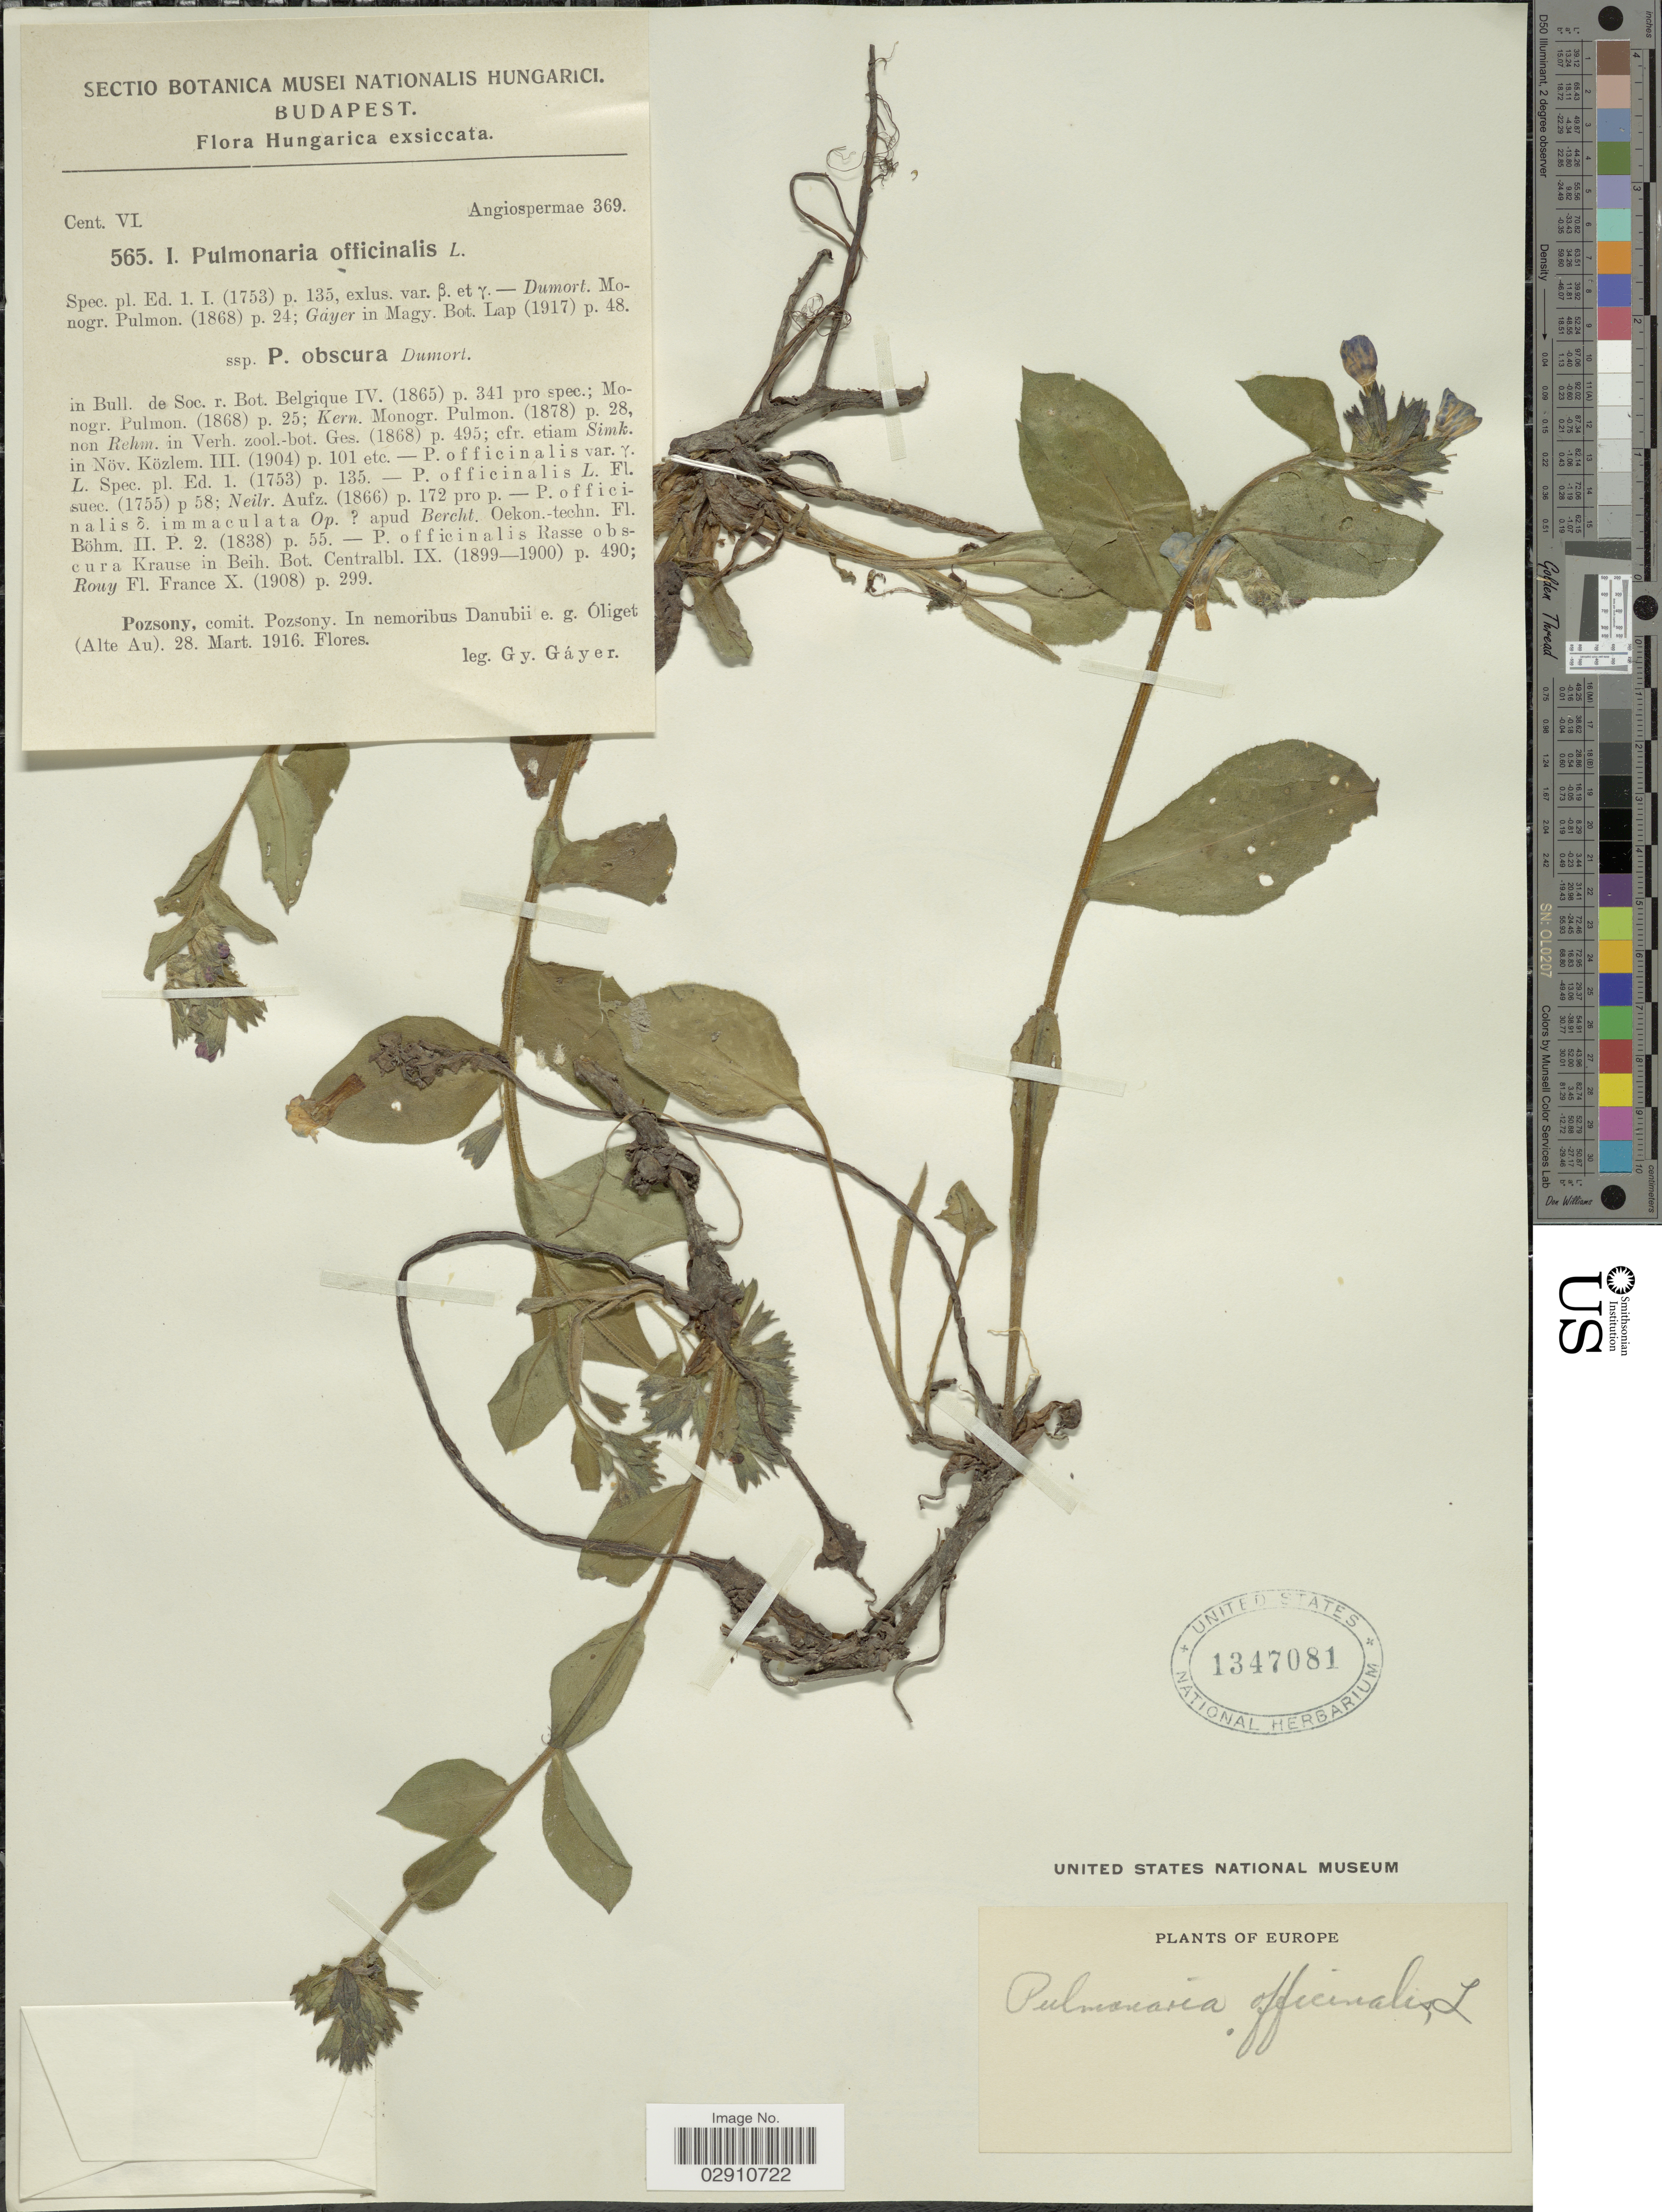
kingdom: Plantae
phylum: Tracheophyta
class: Magnoliopsida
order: Boraginales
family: Boraginaceae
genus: Pulmonaria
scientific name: Pulmonaria officinalis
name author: L.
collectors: G. Gáyer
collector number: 565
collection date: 1916-03-28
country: Hungary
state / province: Budapest, Capital District of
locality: Pozsony, comit. Pozsony. In nemoribus Danubii e.g. Oliget (Alte Au).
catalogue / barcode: US 1347081